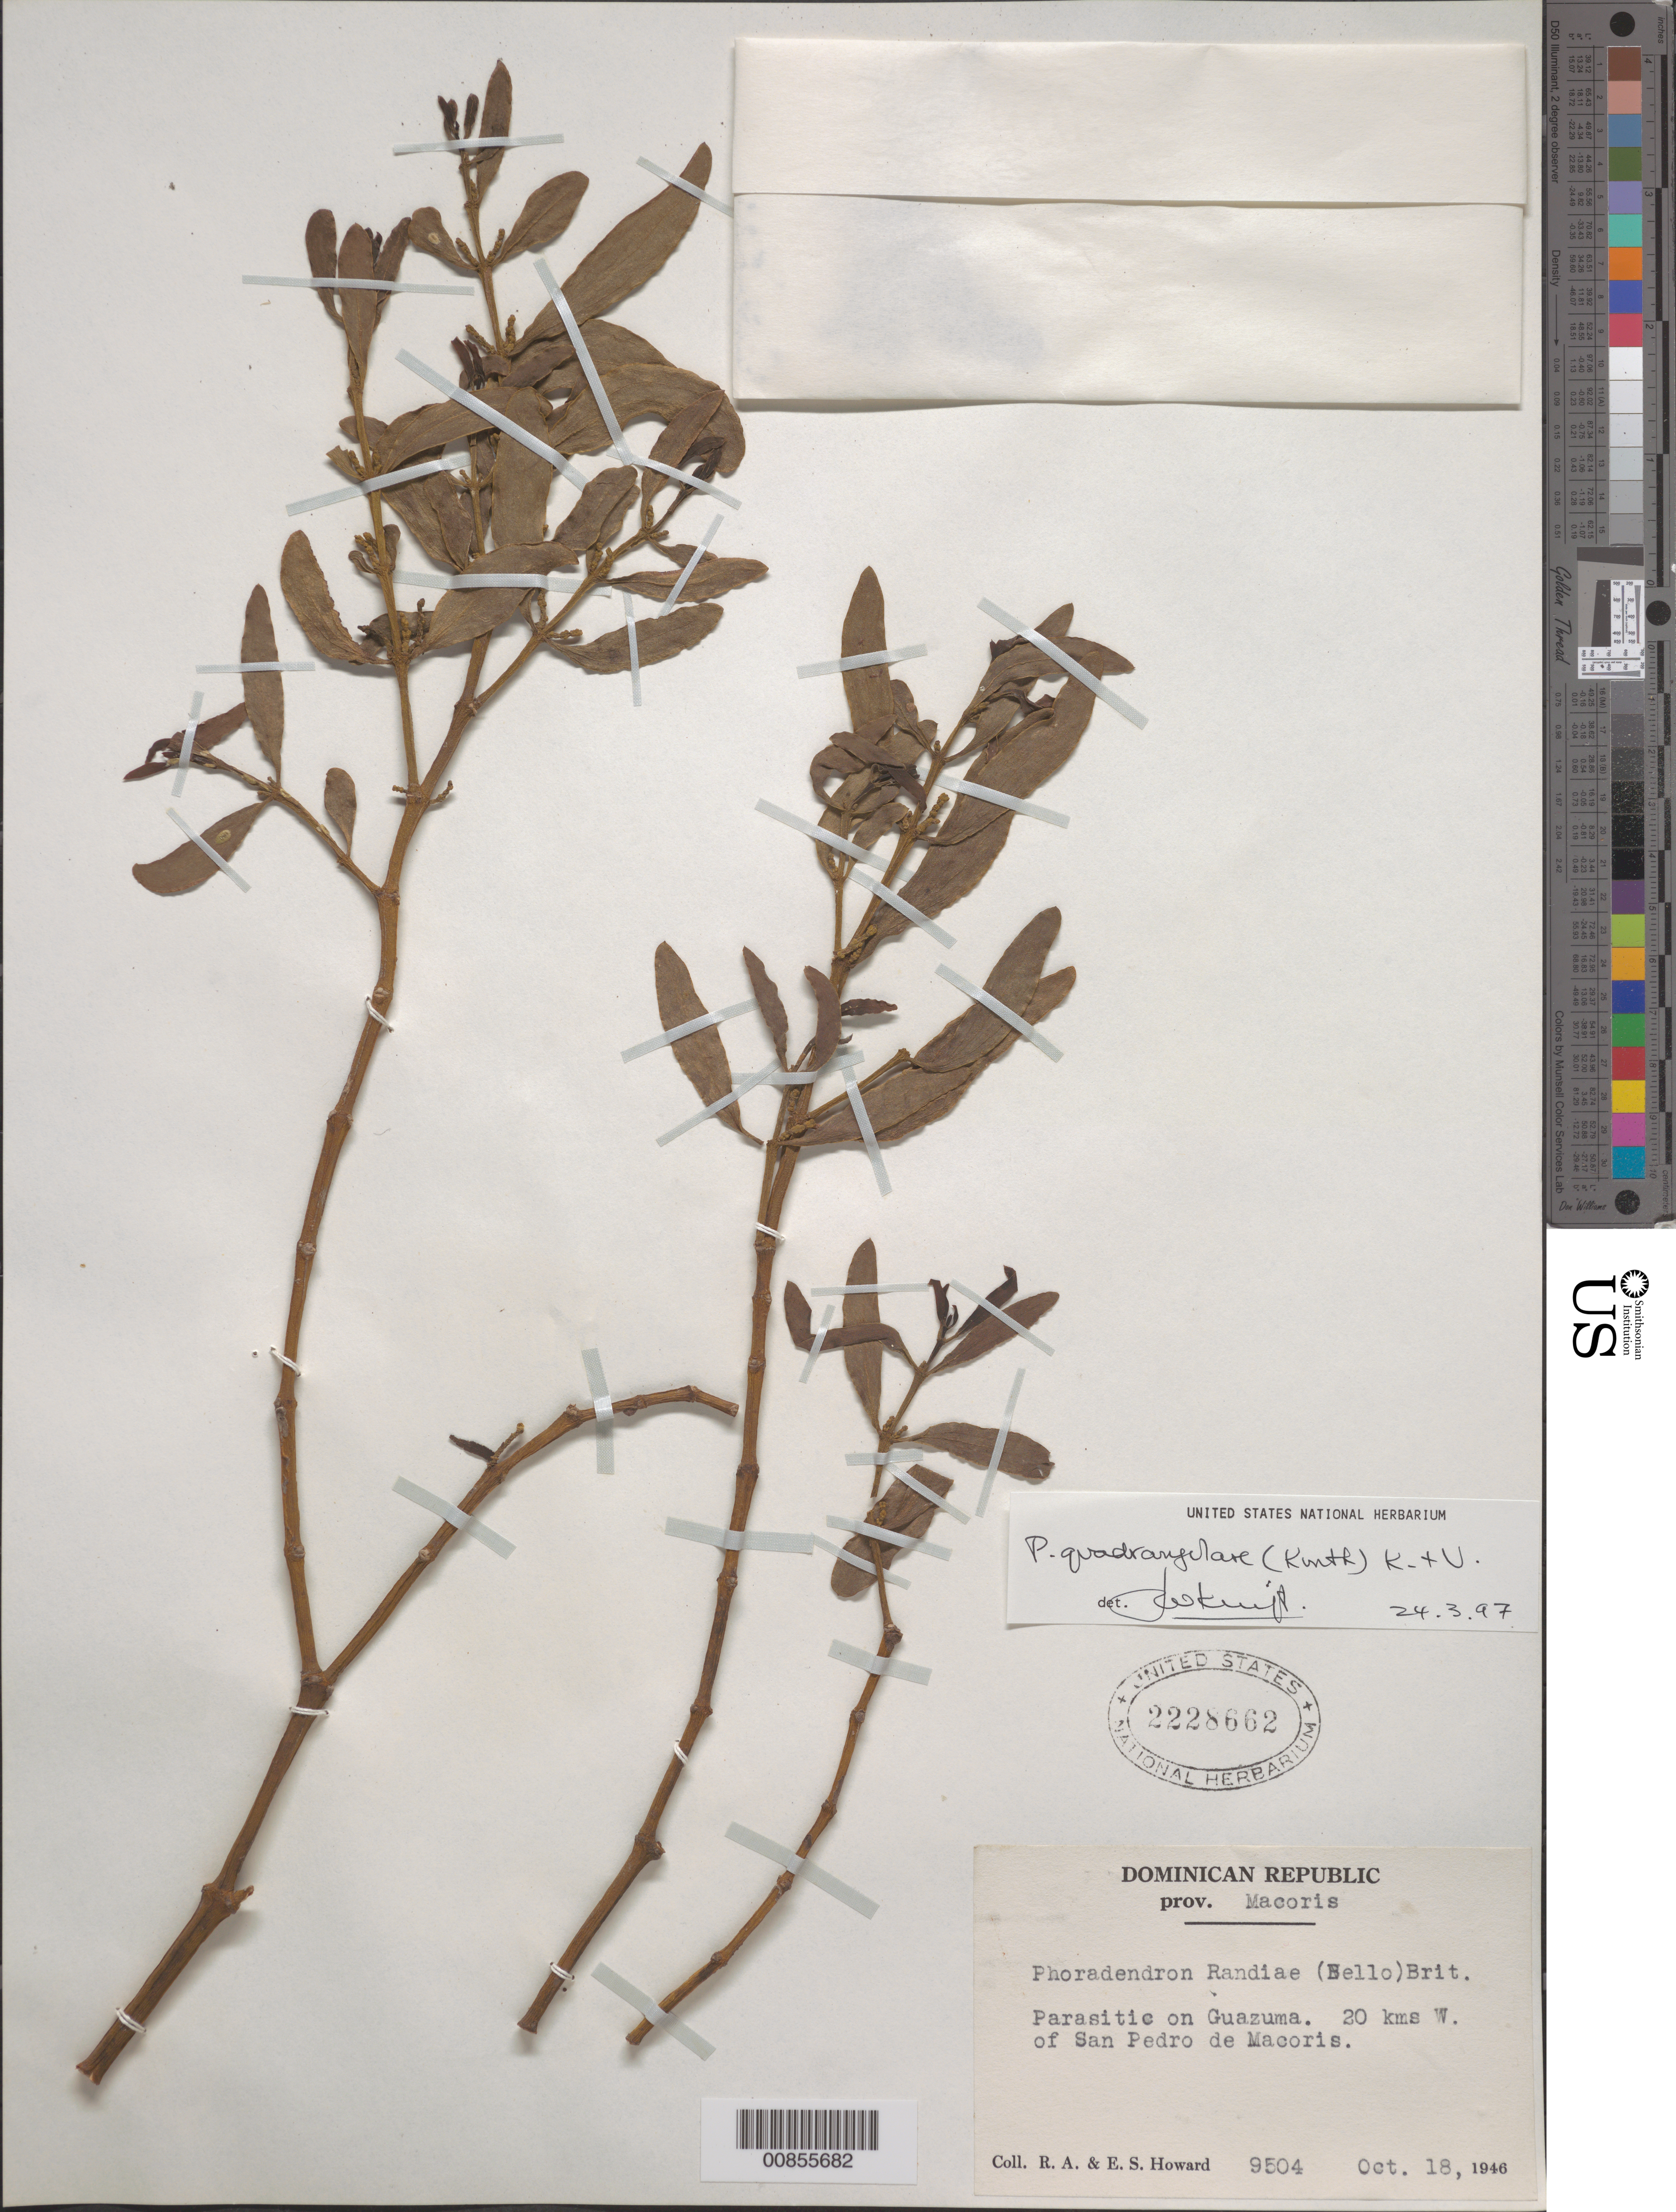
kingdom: Plantae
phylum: Tracheophyta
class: Magnoliopsida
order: Santalales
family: Viscaceae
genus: Phoradendron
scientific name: Phoradendron quadrangulare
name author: (Kunth) Griseb.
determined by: Kuijt, Job, (CANADA)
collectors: R. A. Howard & E. S. Howard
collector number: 9504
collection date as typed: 18 Oct 1946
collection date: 1946-10-18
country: Dominican Republic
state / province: San Pedro de Macoris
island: Hispaniola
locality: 20 km. W of San Pedro de Macoris.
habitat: On Guazuma.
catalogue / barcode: US 2228662